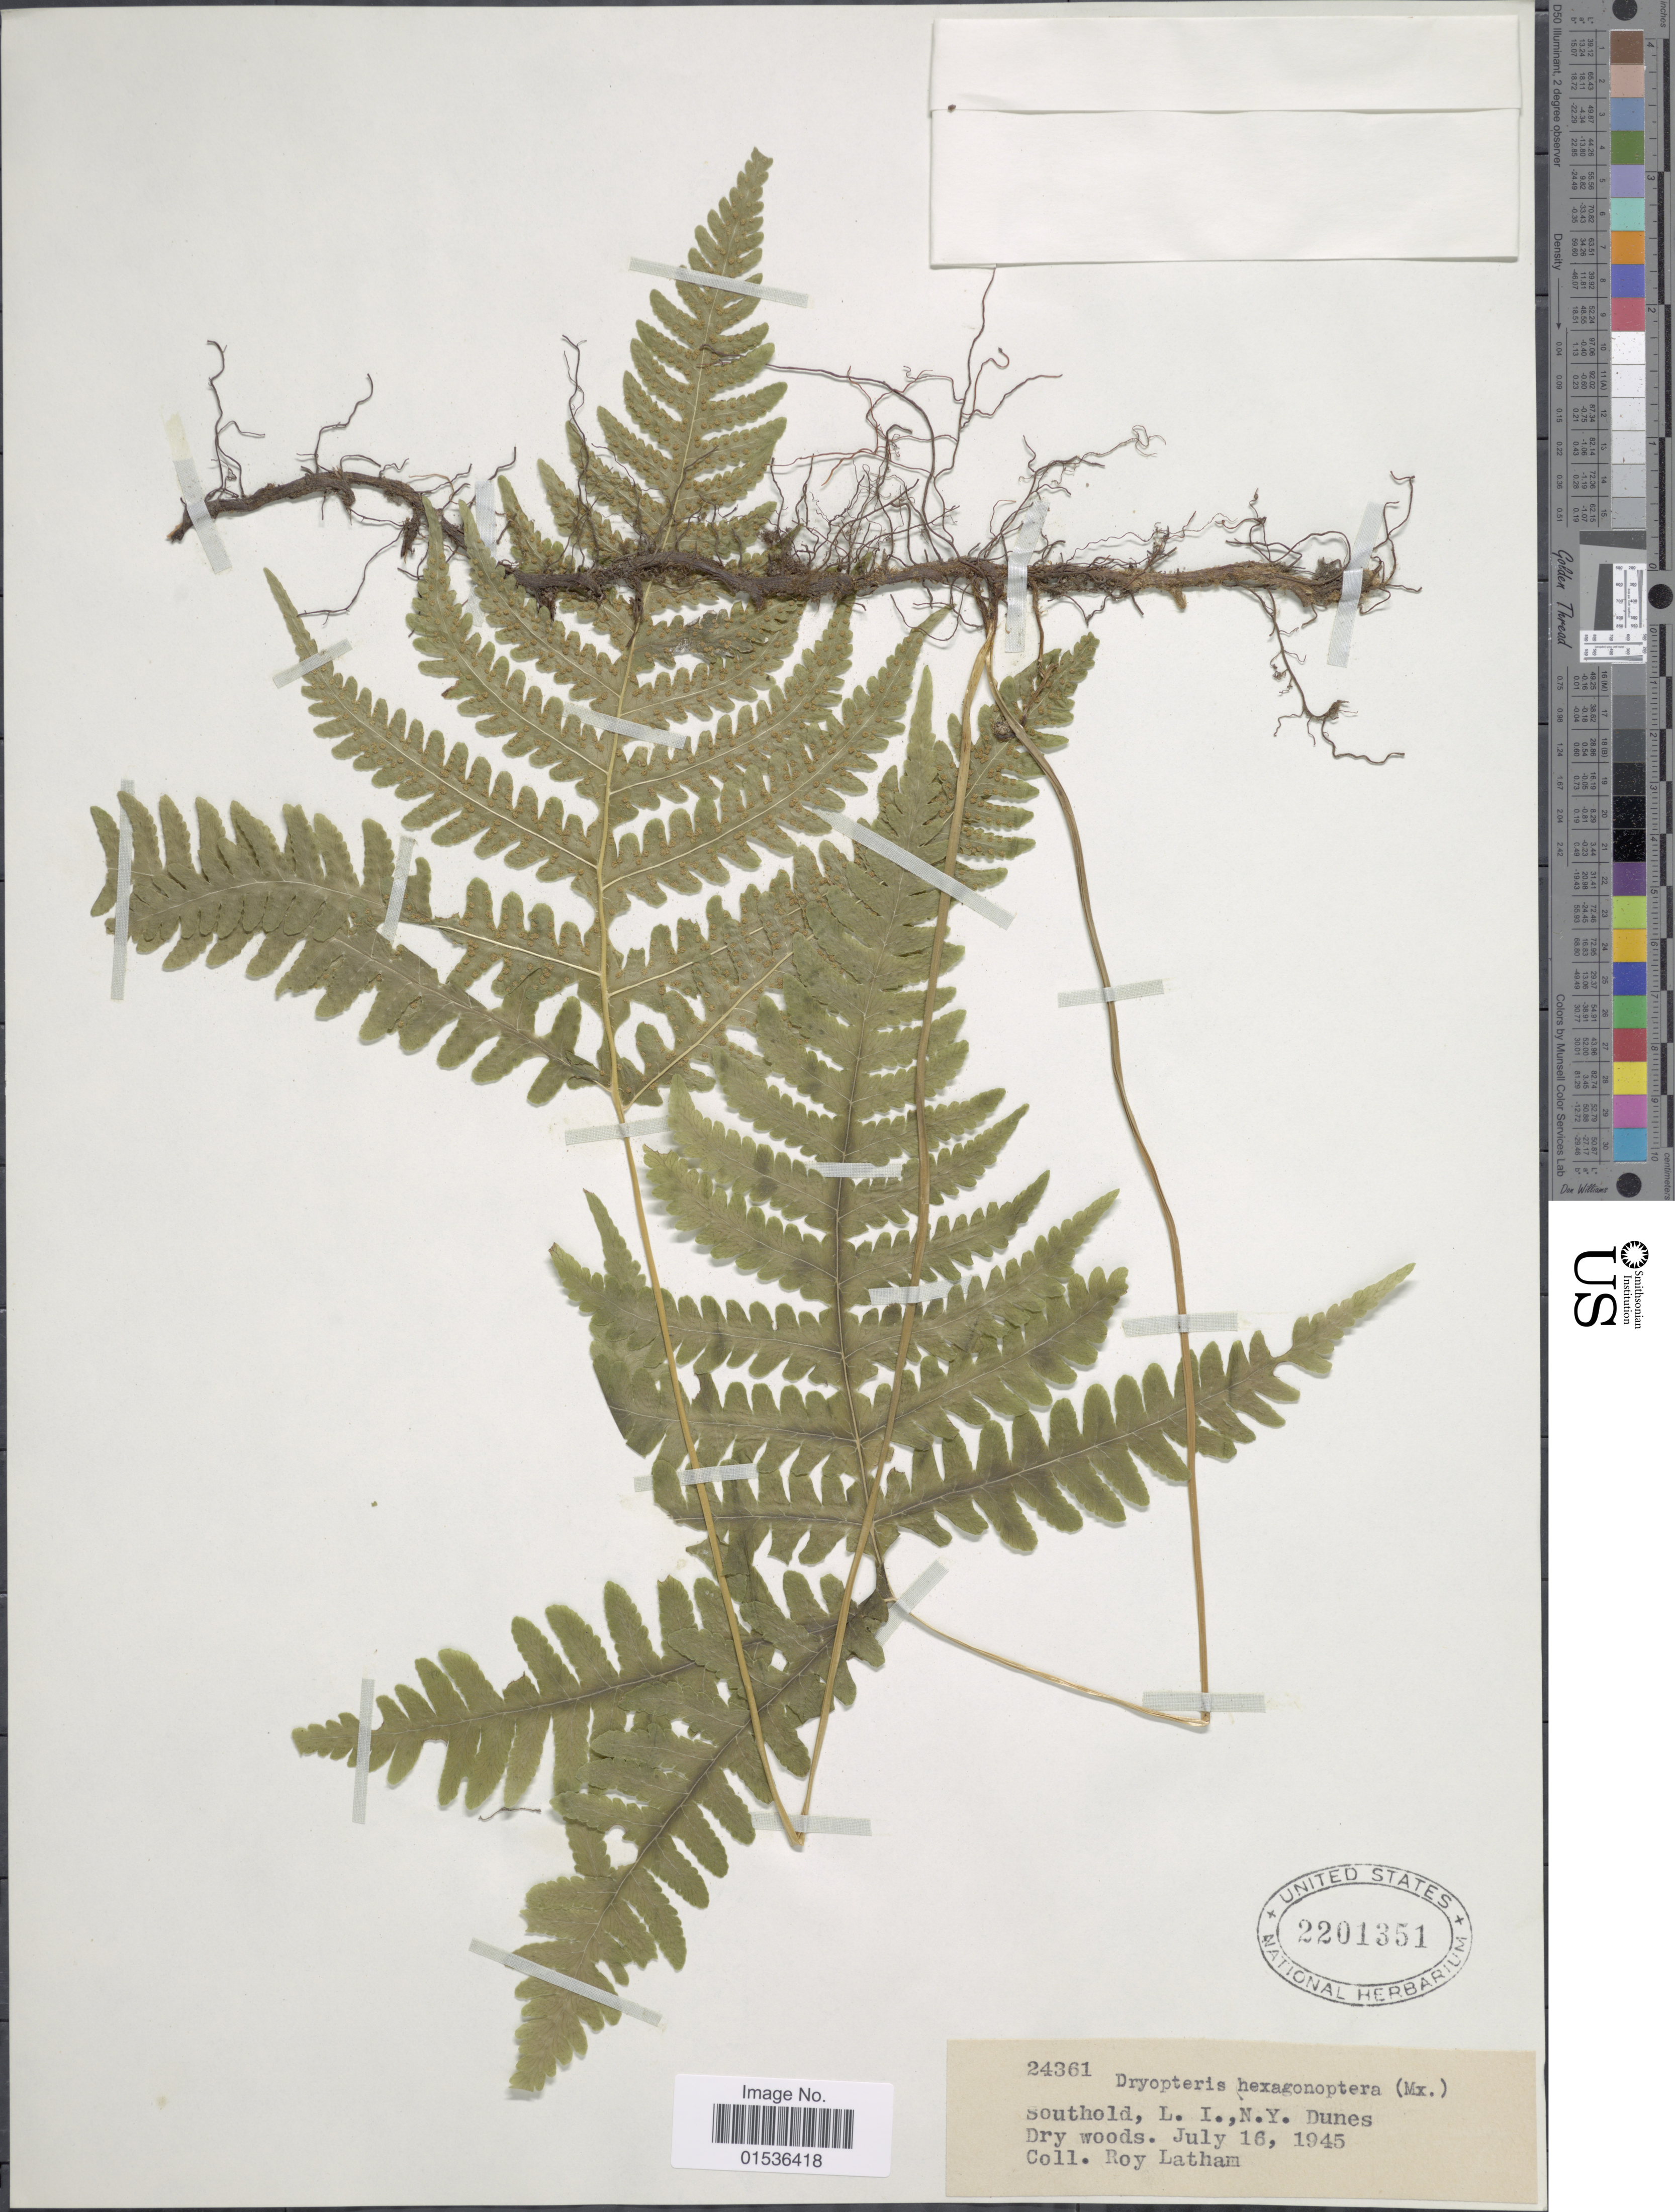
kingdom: Plantae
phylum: Tracheophyta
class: Polypodiopsida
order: Polypodiales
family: Thelypteridaceae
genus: Phegopteris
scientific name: Phegopteris hexagonoptera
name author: (Michx.) Fée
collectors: R. Latham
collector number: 24361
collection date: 1945-07-16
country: United States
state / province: New York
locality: Southold, L.I., N.Y. Dunes.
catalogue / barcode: US 2201351